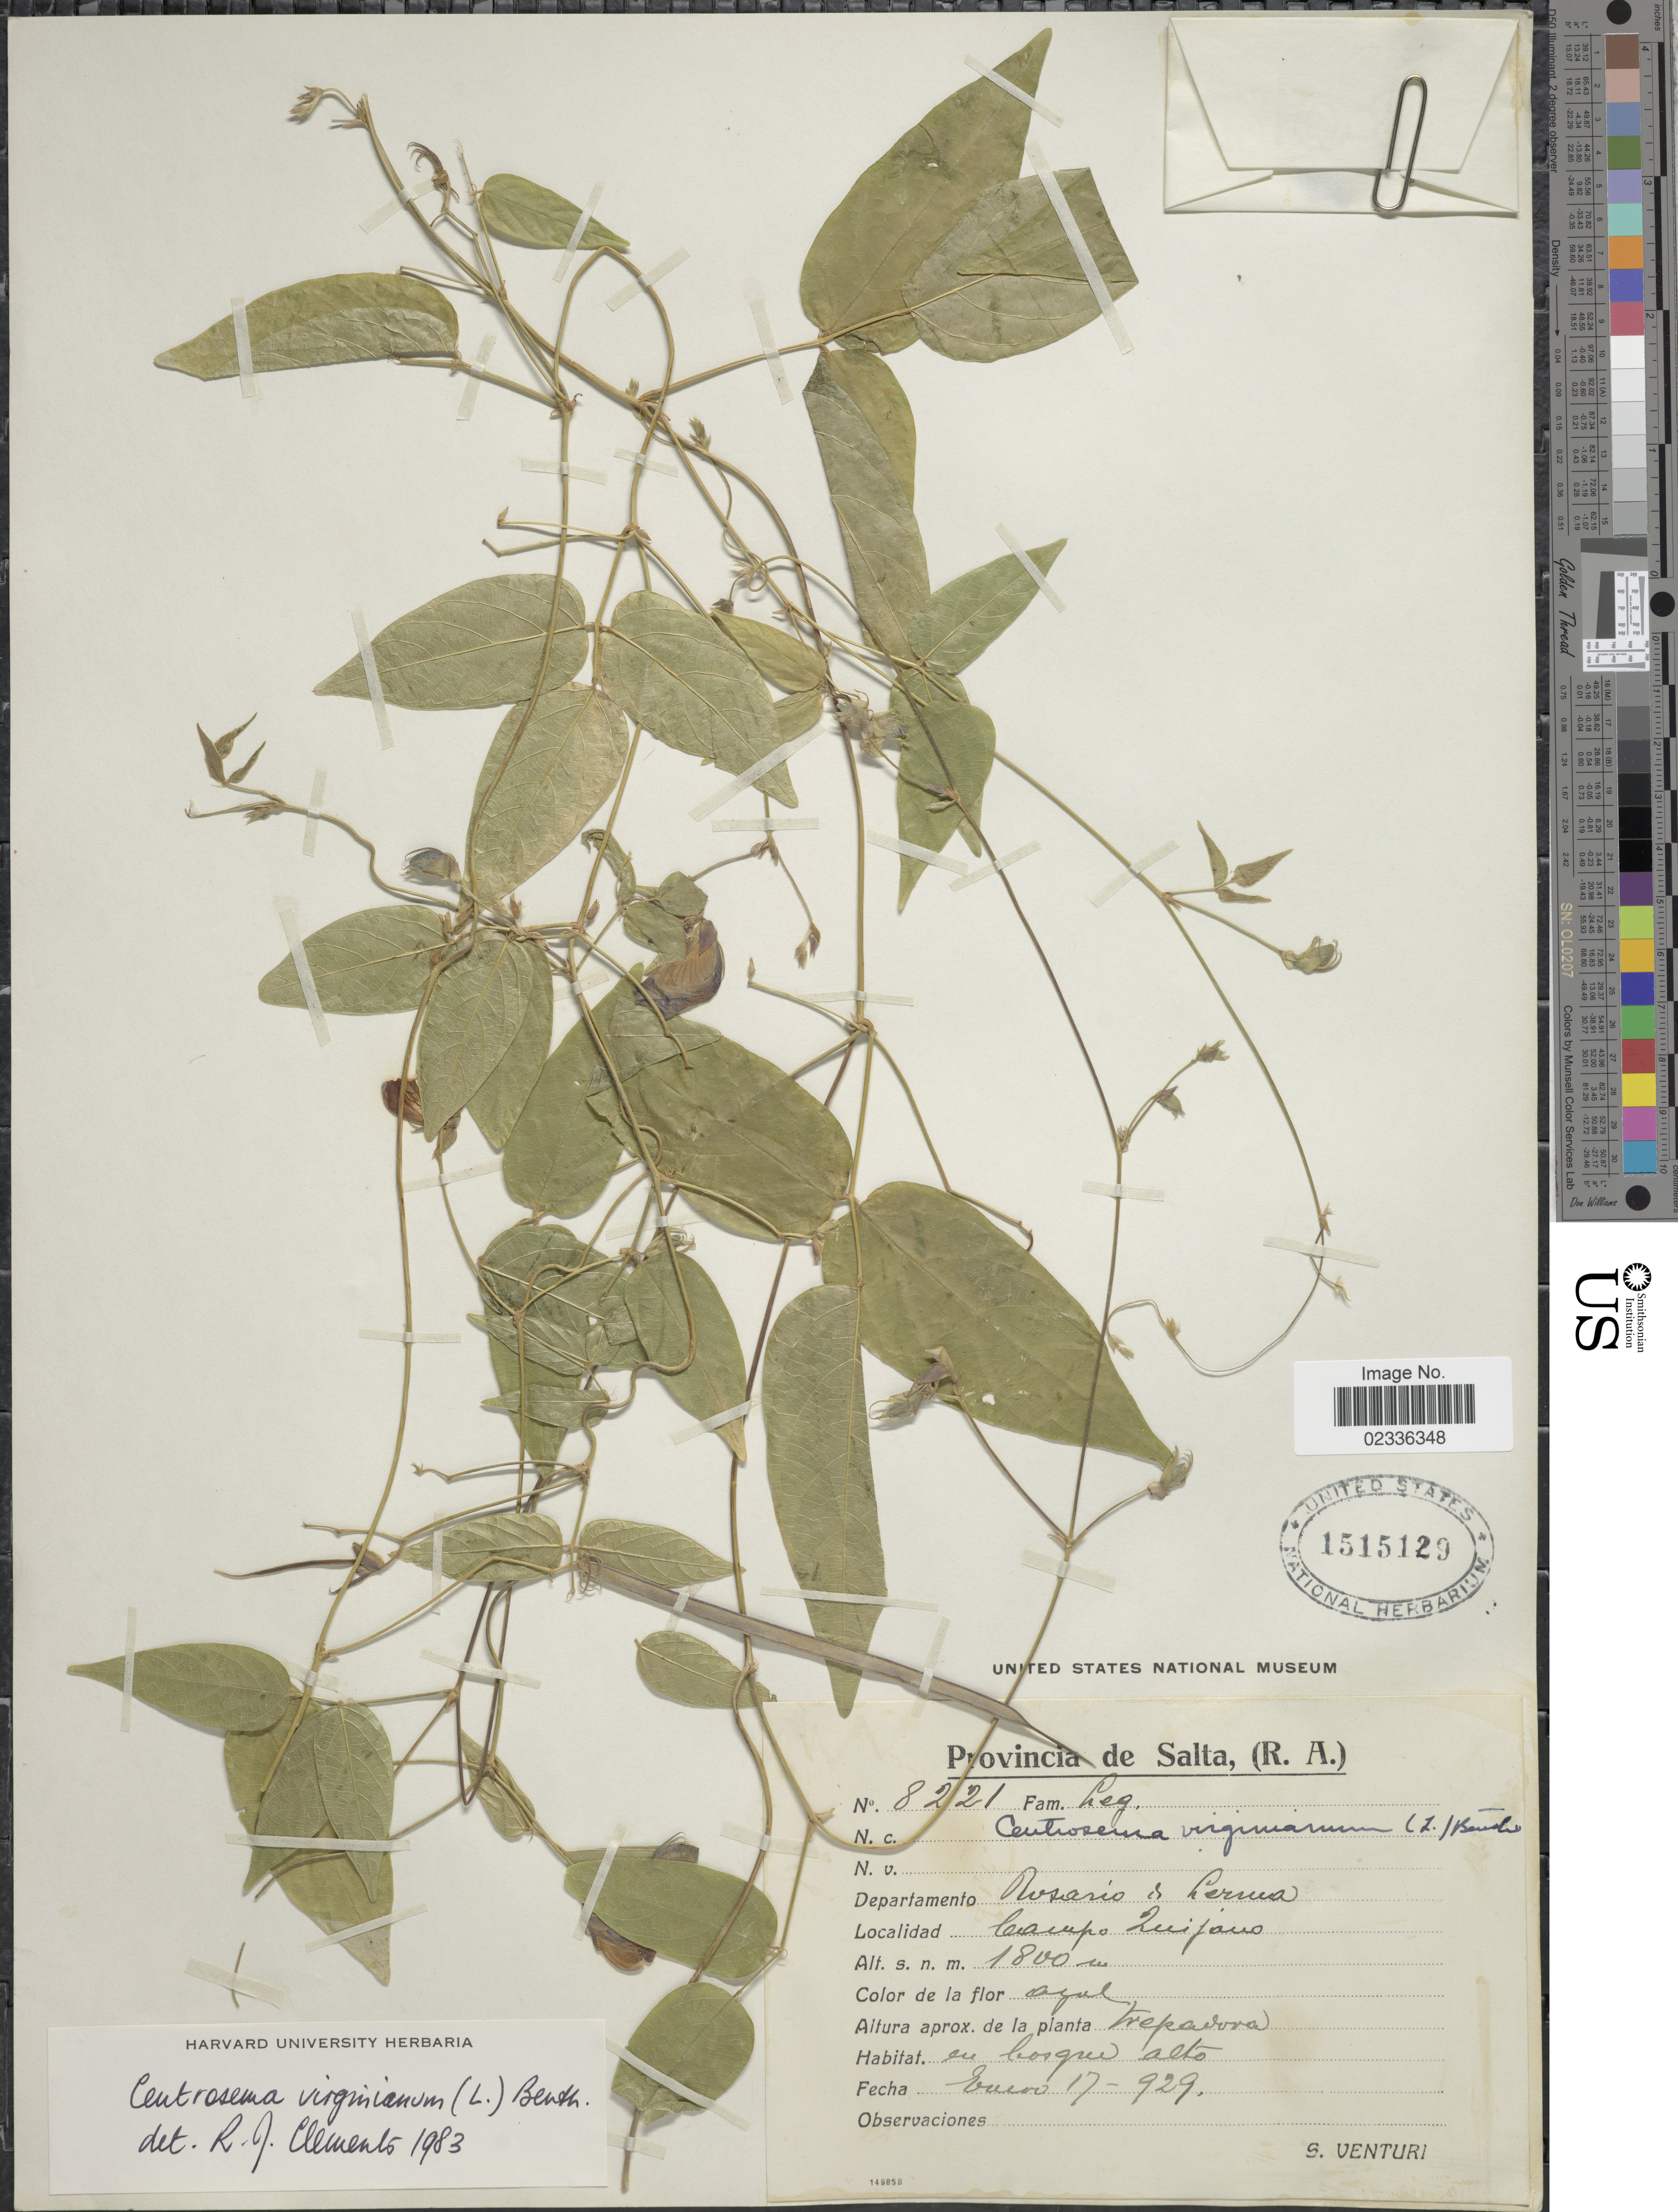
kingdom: Plantae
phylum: Tracheophyta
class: Magnoliopsida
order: Fabales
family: Fabaceae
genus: Centrosema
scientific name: Centrosema virginianum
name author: (L.) Benth.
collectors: S. Venturi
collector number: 8221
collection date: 1929-01-17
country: Argentina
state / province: Salta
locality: Departamento Rosario de Lerma, Campo Quijano.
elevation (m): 1800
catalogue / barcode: US 1515129